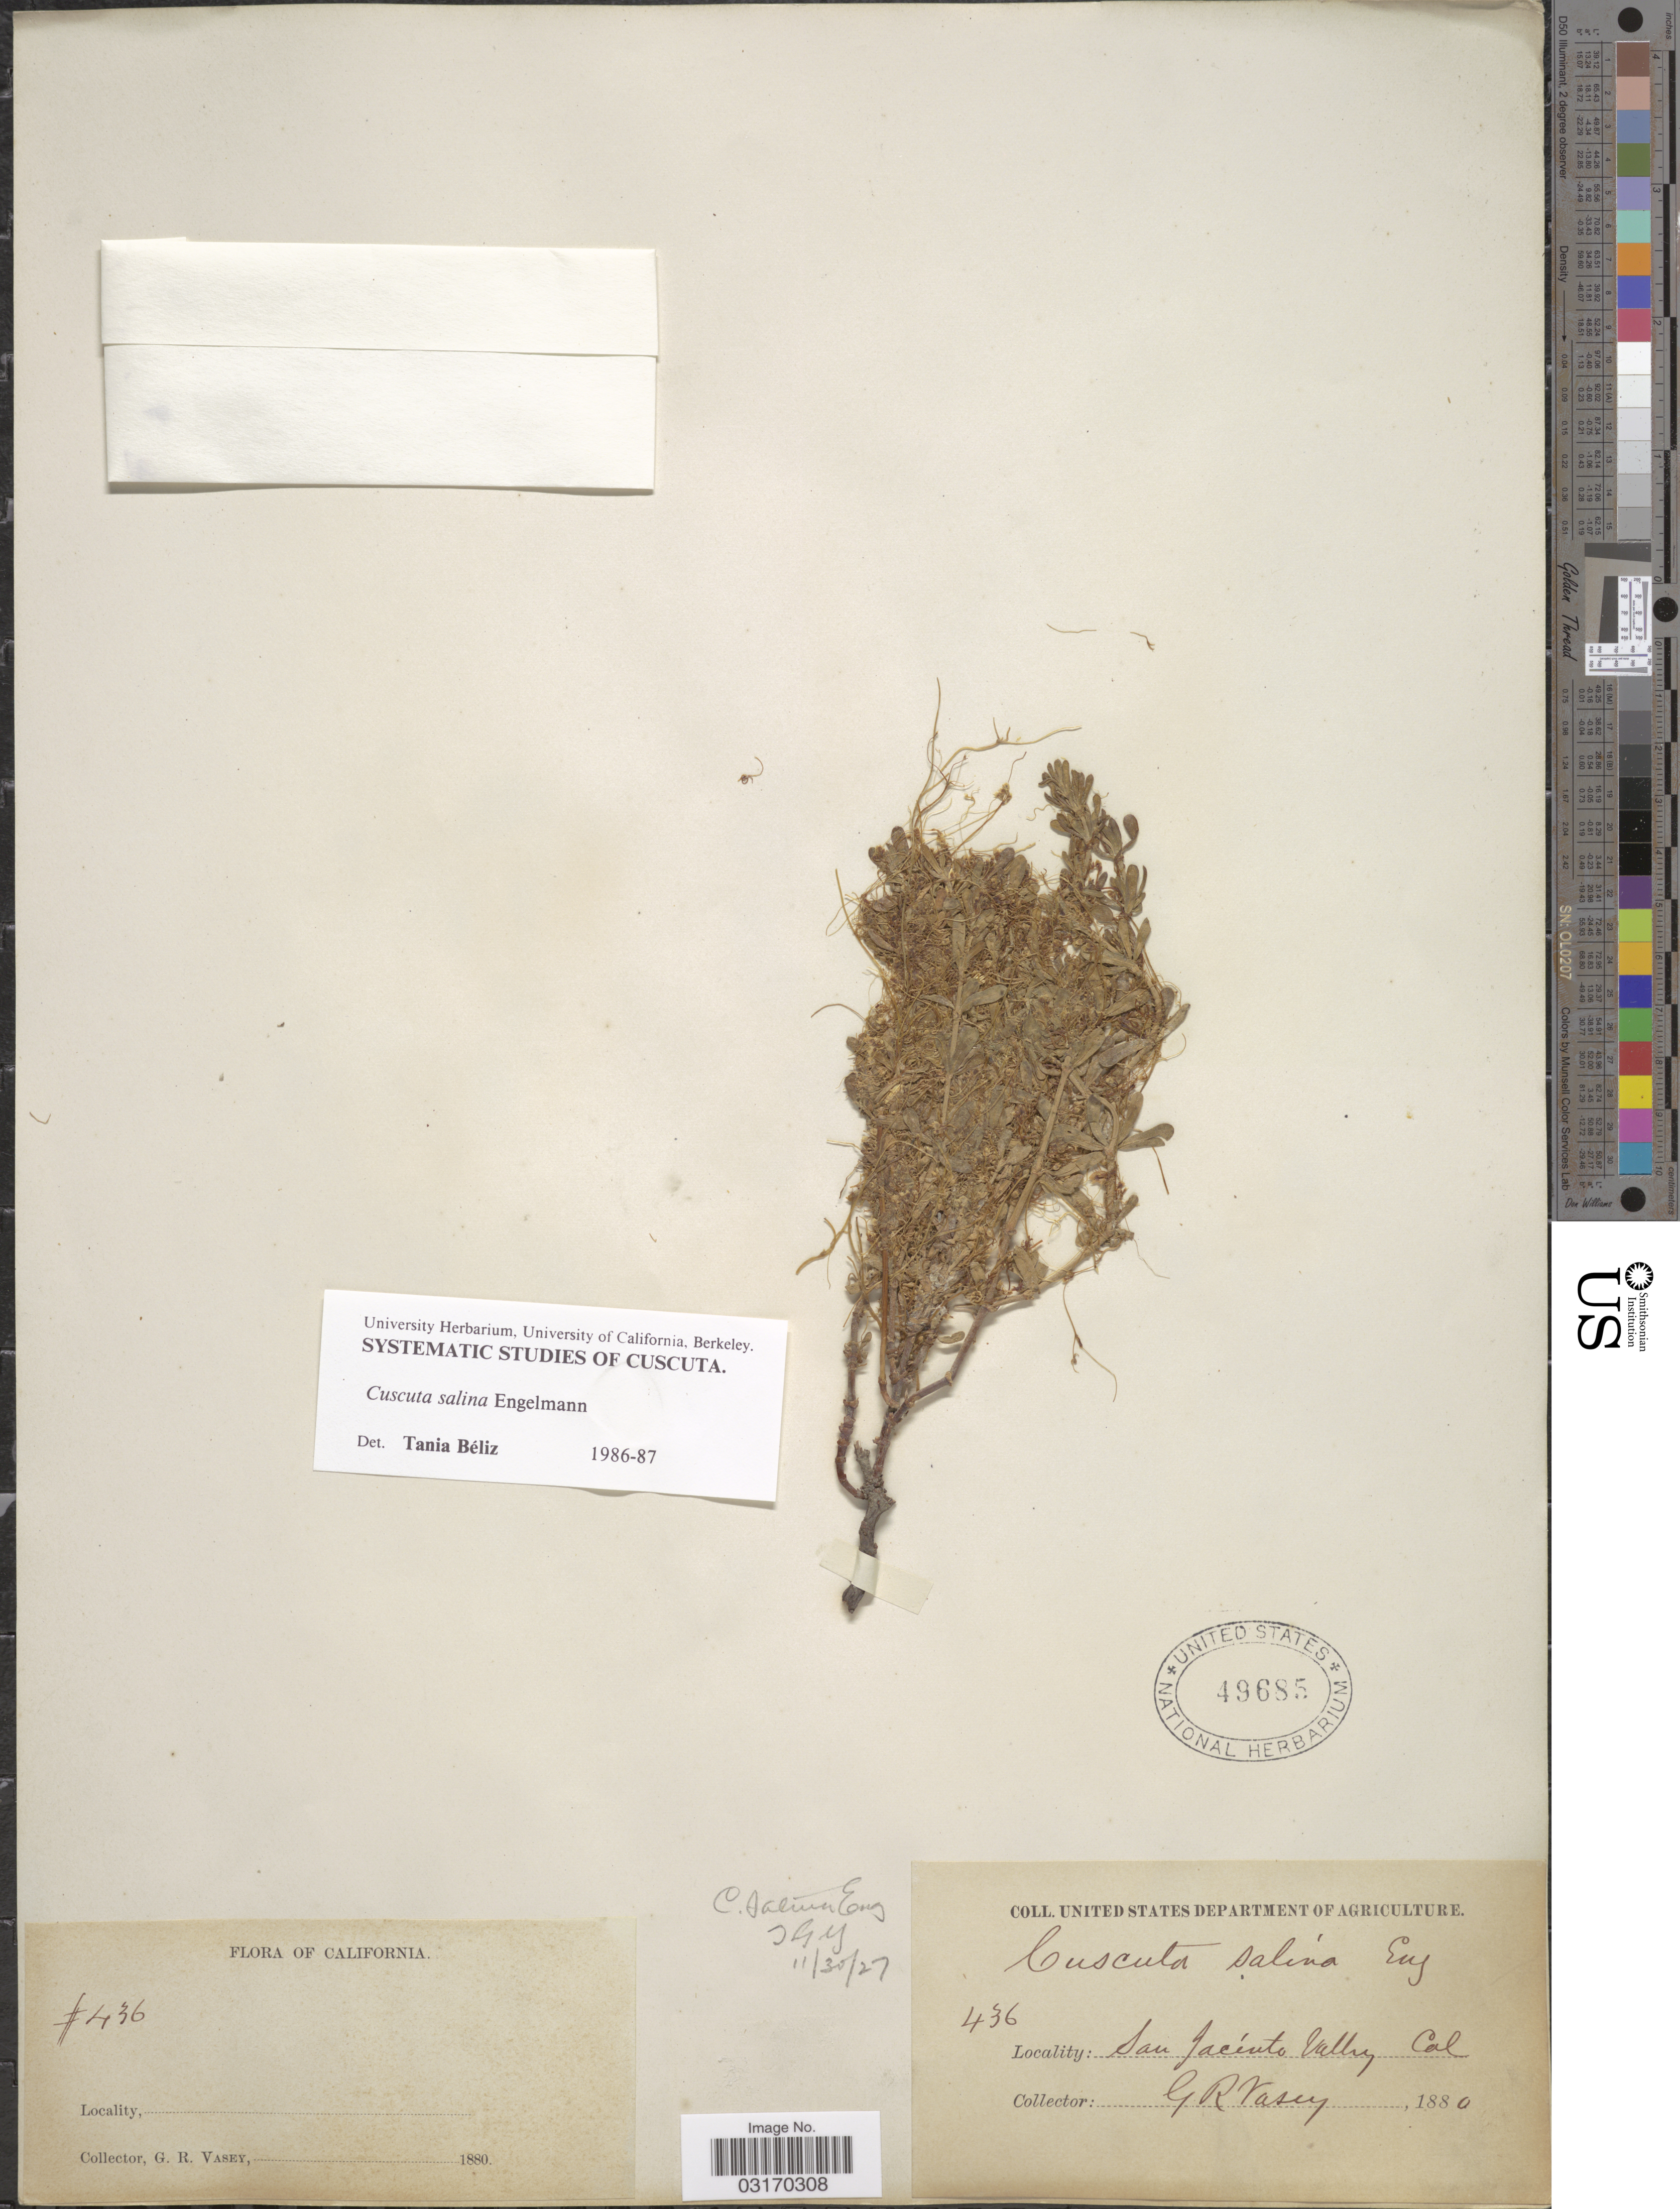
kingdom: Plantae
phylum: Tracheophyta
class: Magnoliopsida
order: Solanales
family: Convolvulaceae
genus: Cuscuta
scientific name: Cuscuta salina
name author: Engelm.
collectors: G. R. Vasey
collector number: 436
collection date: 1880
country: United States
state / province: California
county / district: Riverside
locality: San Jacinto Valley.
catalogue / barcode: US 49685